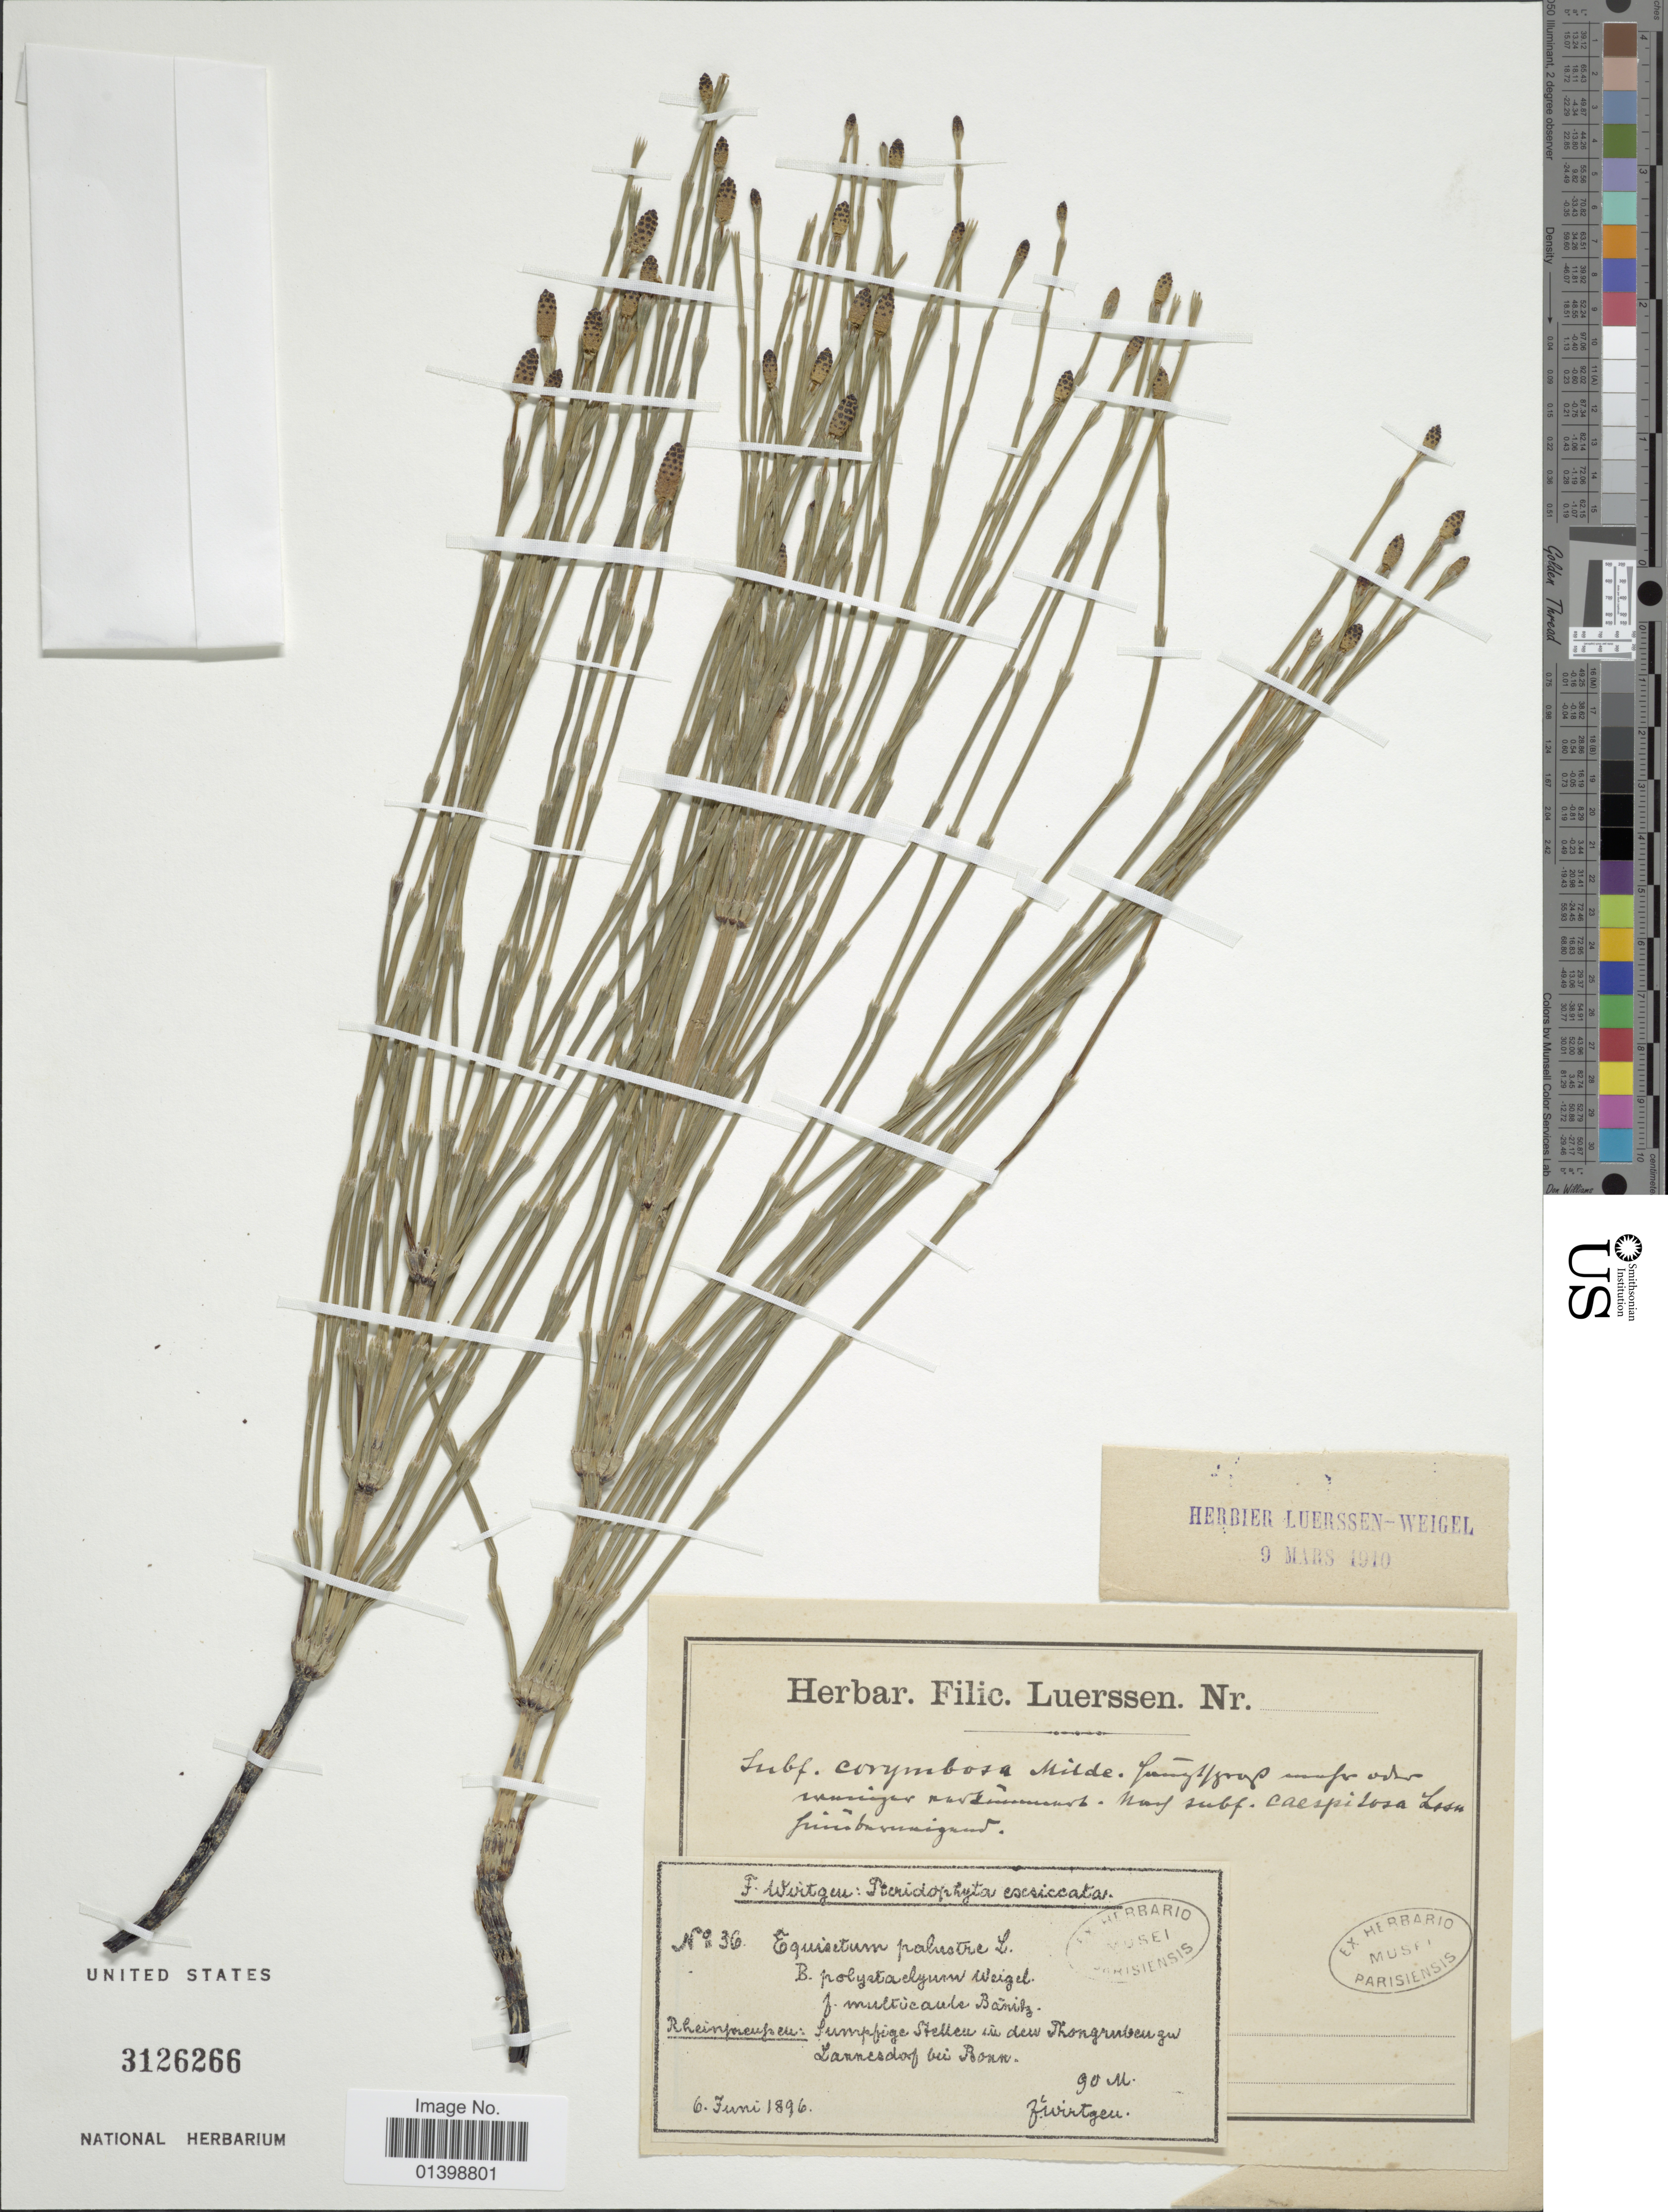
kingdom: Plantae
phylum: Tracheophyta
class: Polypodiopsida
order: Equisetales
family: Equisetaceae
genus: Equisetum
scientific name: Equisetum palustre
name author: L.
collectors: F. Wirtgen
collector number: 36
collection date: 1896-06-06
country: Germany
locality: Rheinpreufssen: Sumpfige Stellen in den Thongrubergen Lammesdrf bei Ronn [interpreted]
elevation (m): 90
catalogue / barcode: US 3126266